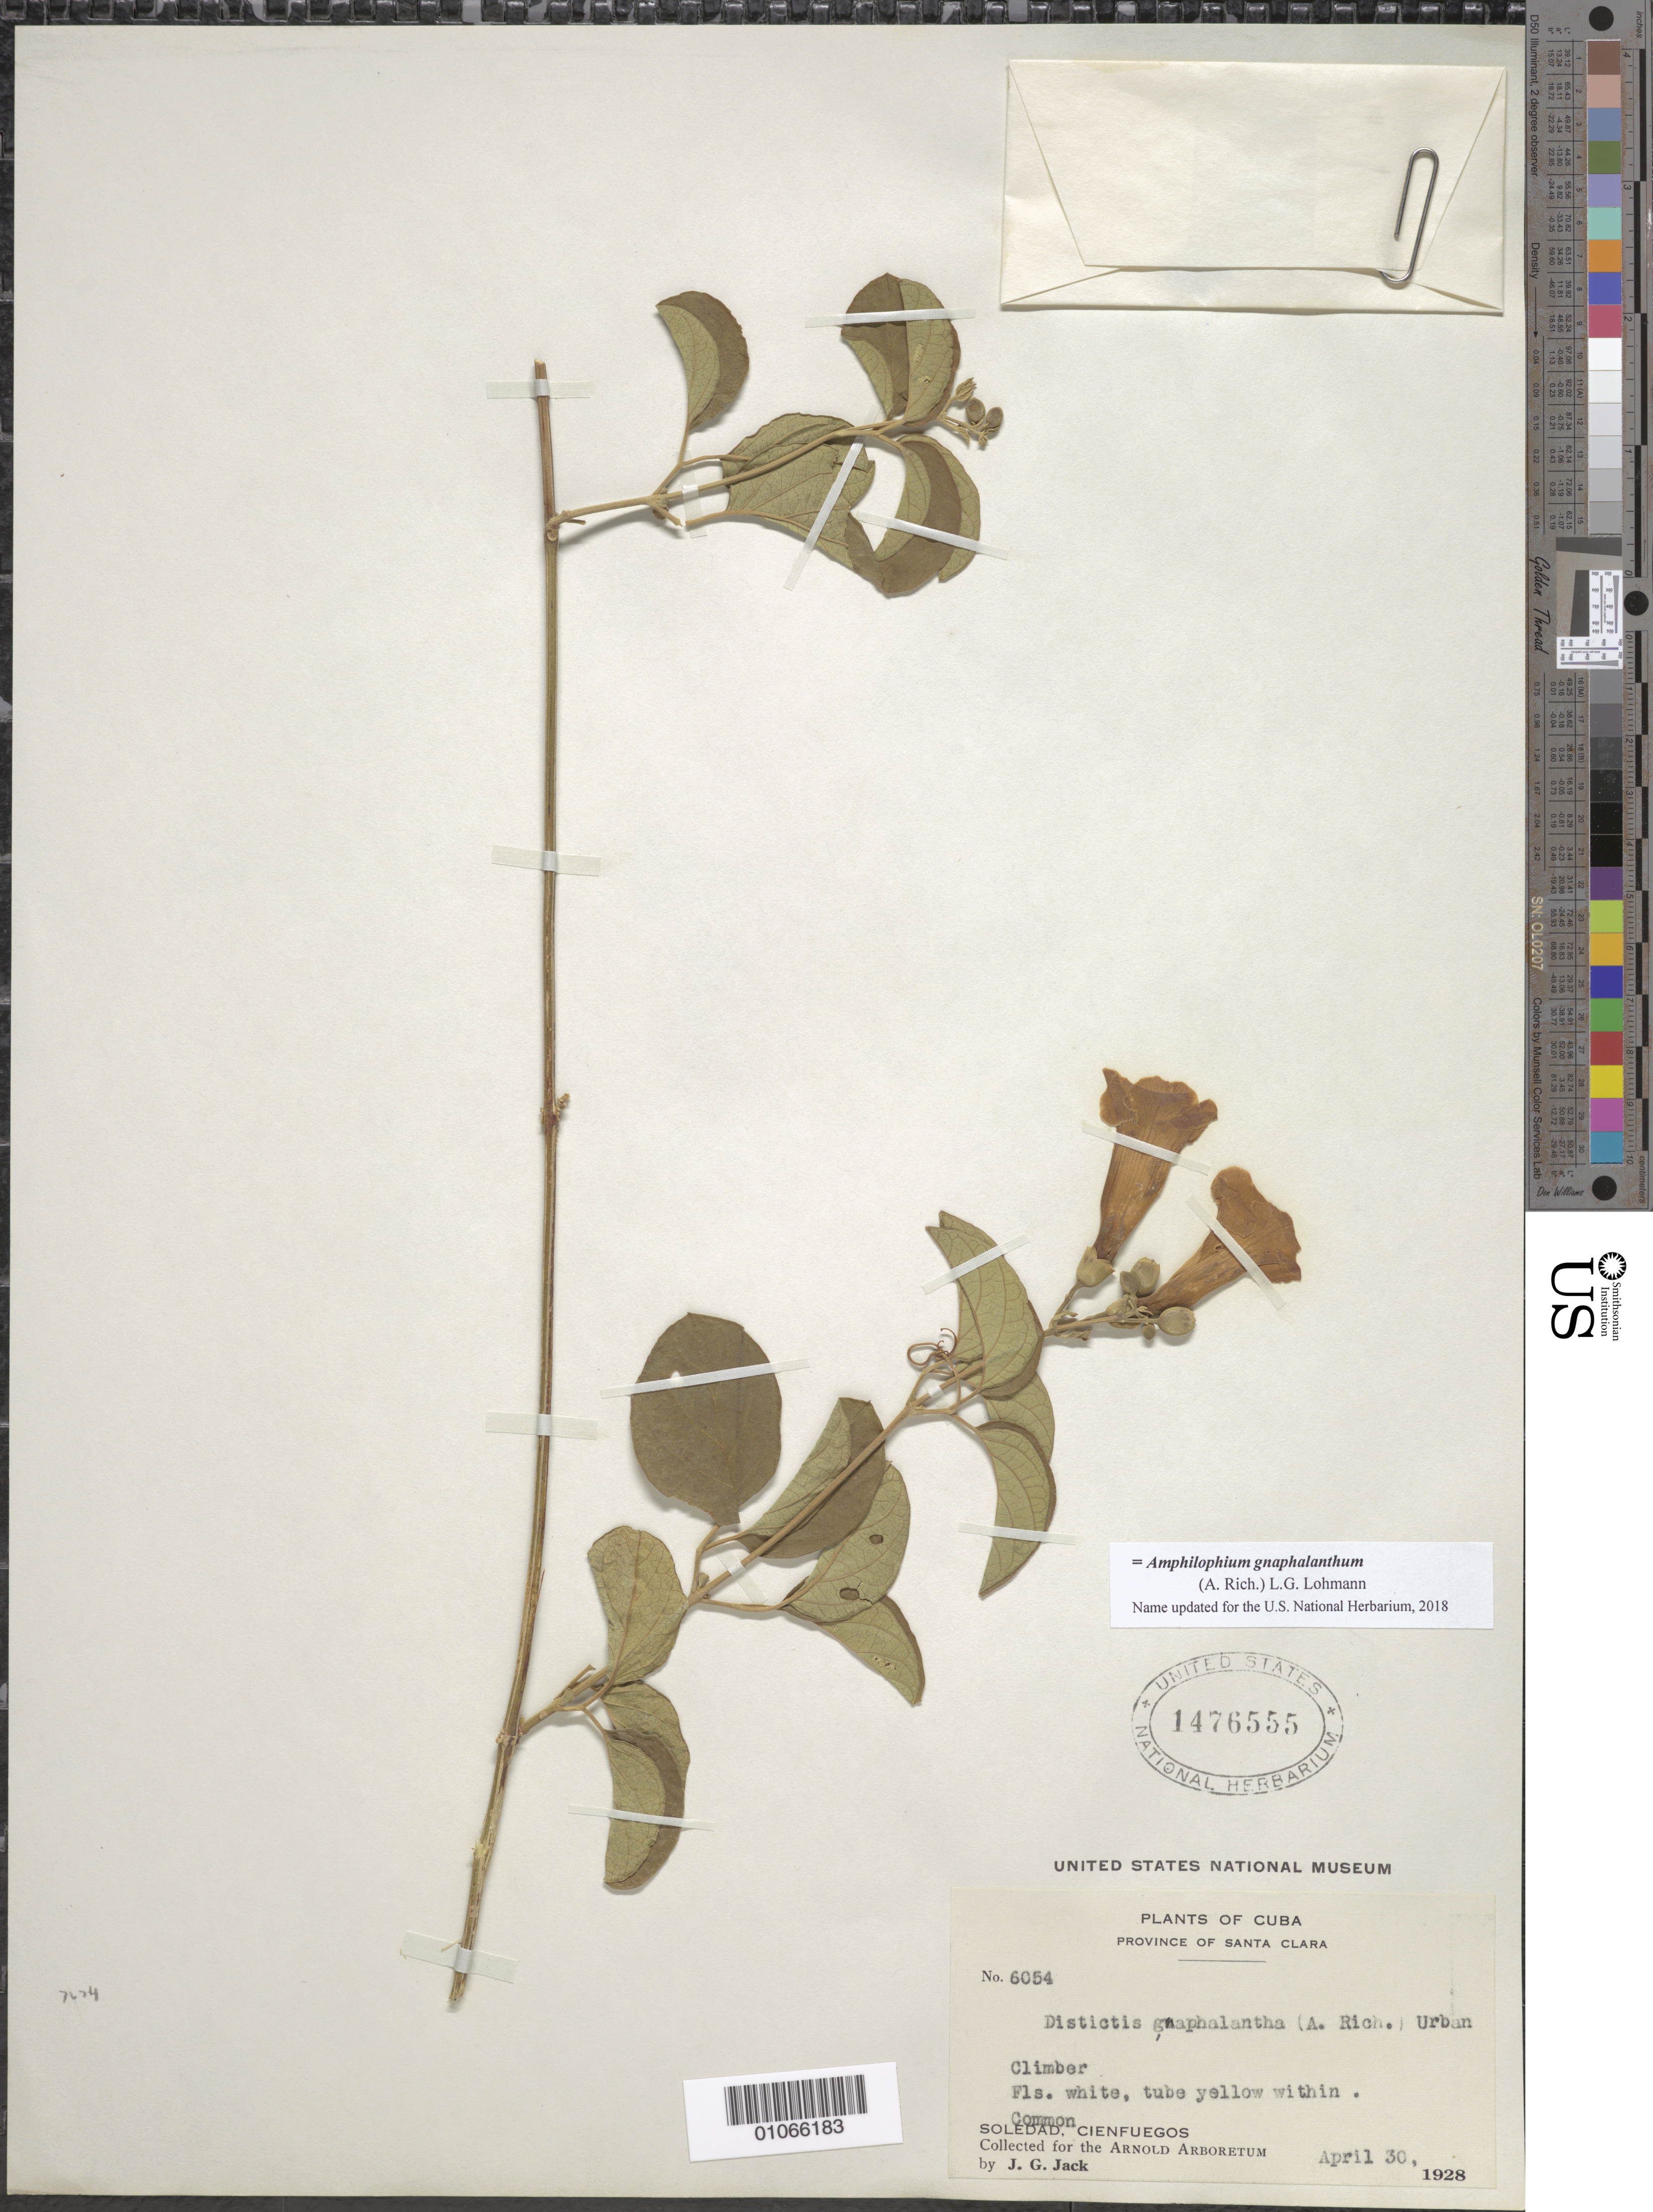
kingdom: Plantae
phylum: Tracheophyta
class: Magnoliopsida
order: Lamiales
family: Bignoniaceae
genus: Amphilophium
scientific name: Amphilophium gnaphalanthum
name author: (A. Rich.) L.G. Lohmann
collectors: J. G. Jack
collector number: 6054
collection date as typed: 30 Apr 1928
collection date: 1928-04-30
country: Cuba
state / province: Cienfuegos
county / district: Santa Clara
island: Cuba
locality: Soledad, Cienfuegos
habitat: Common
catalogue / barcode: US 1476555